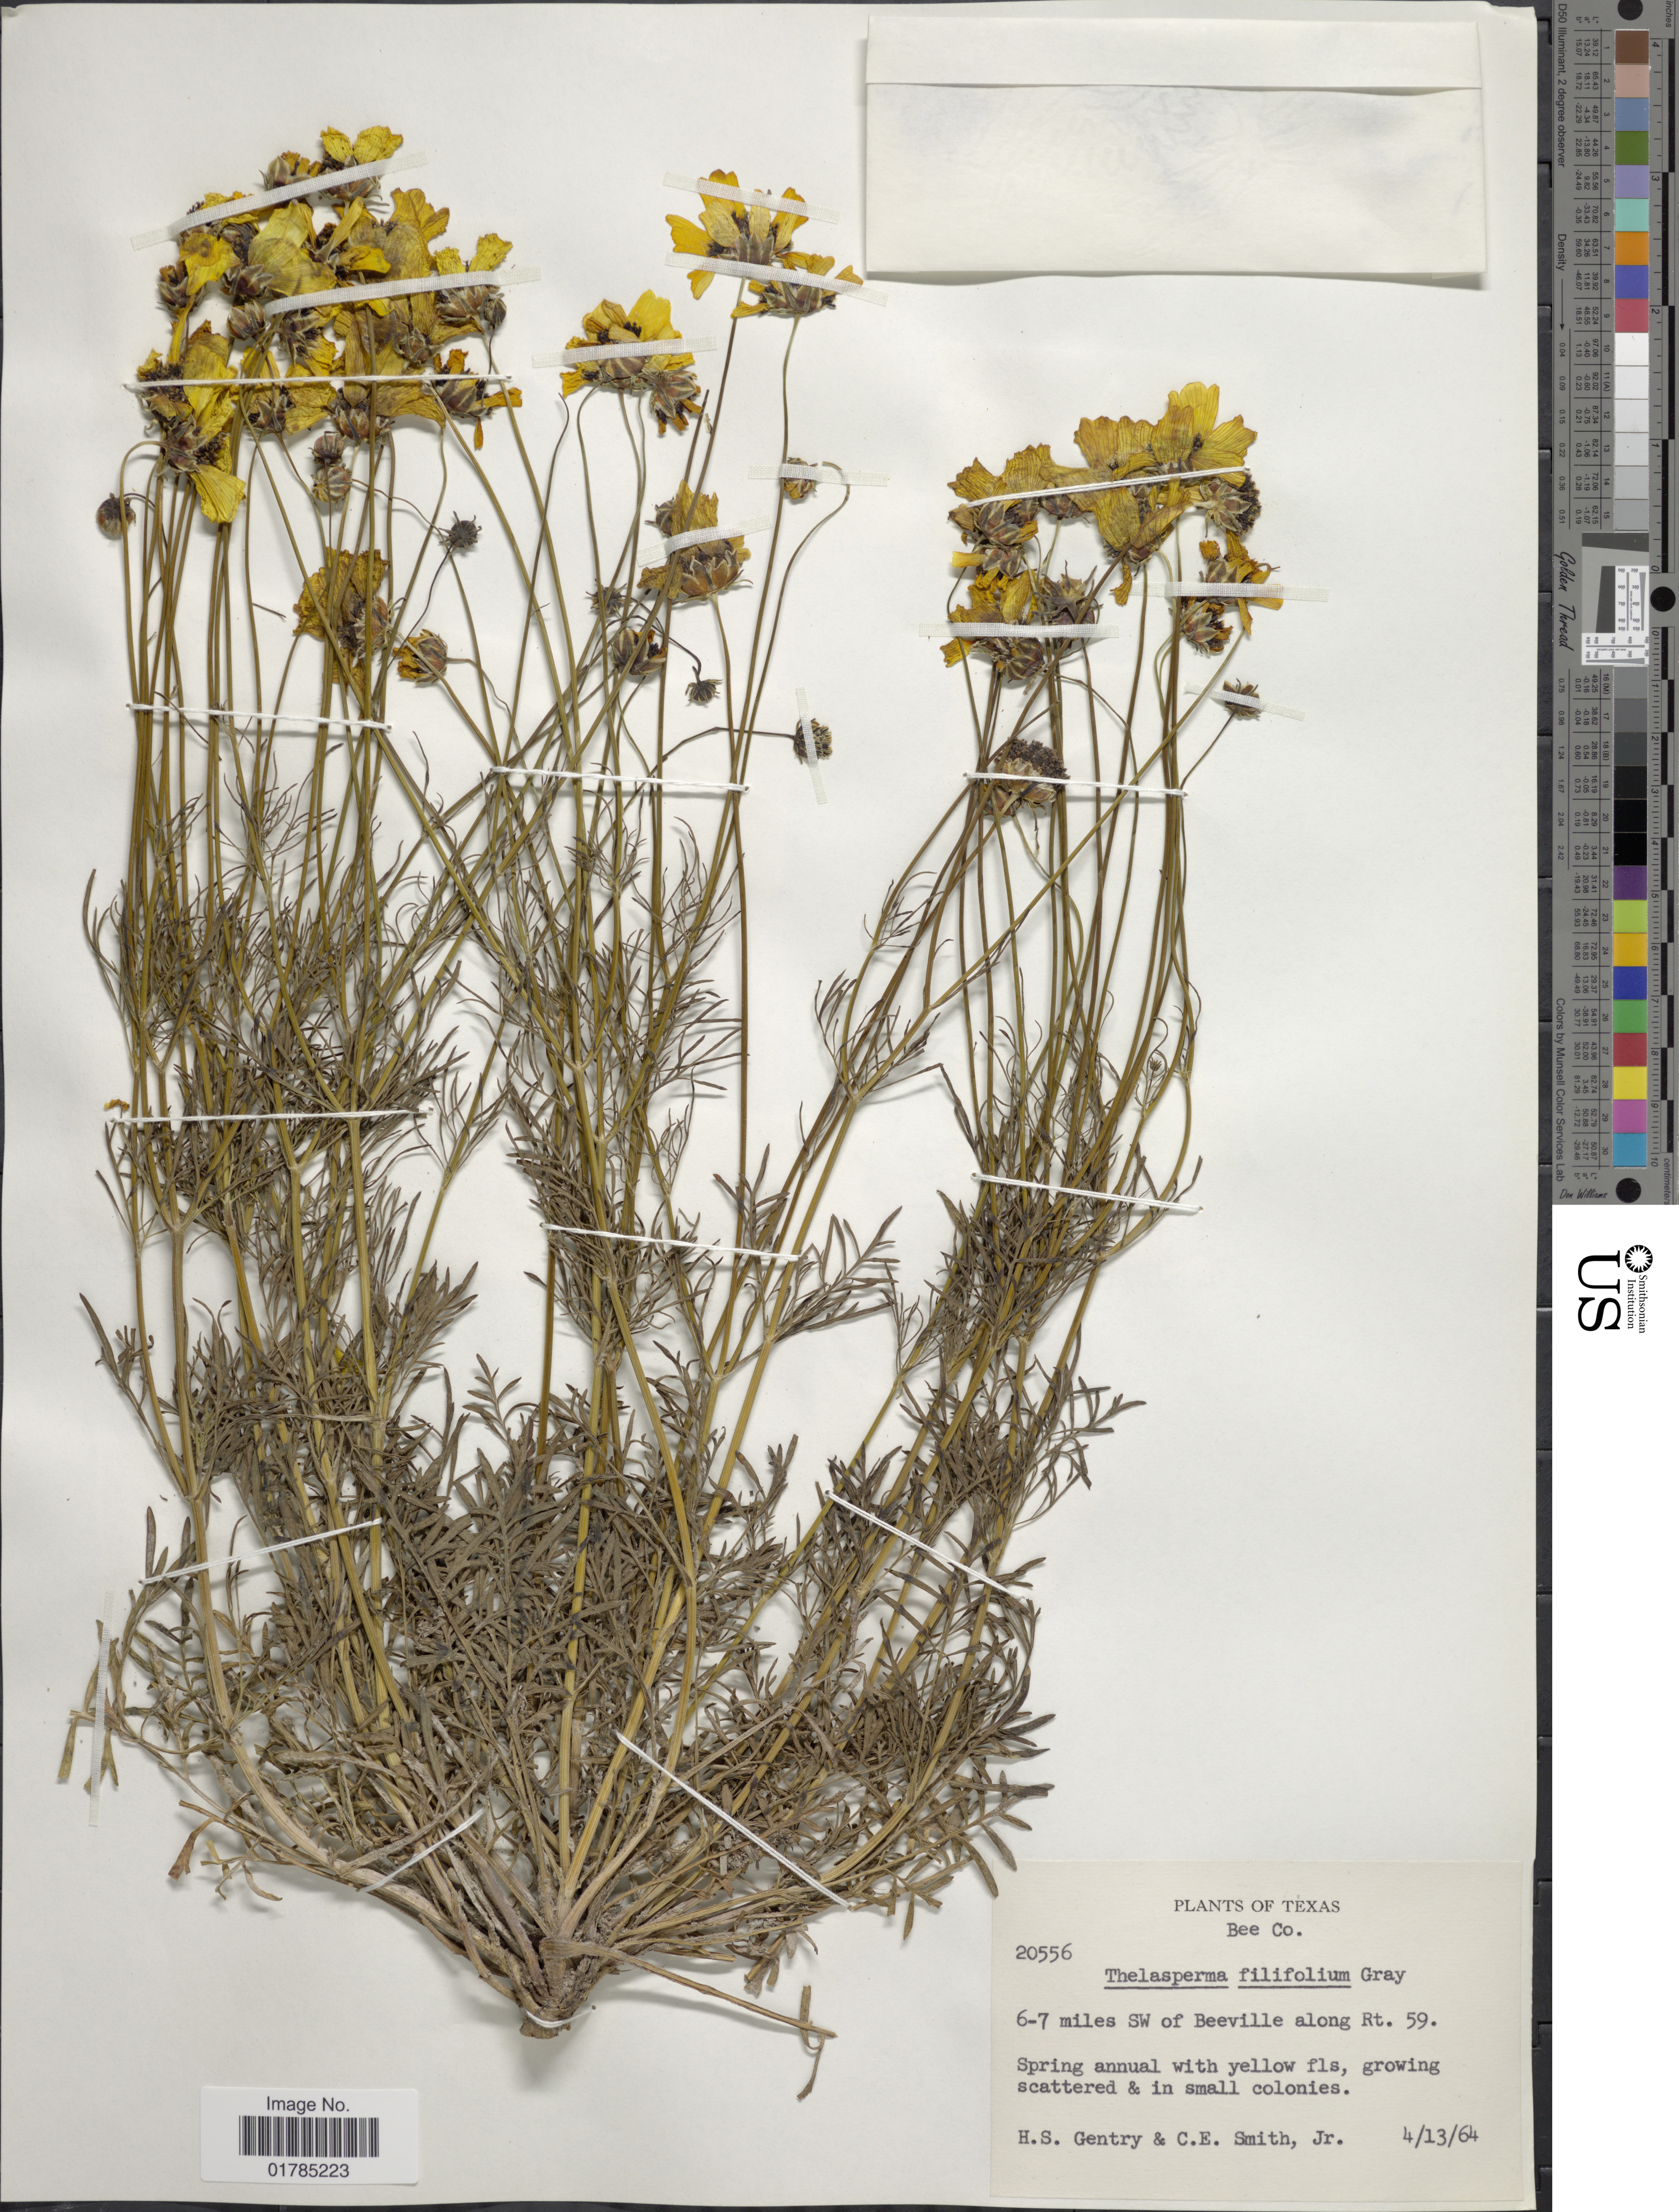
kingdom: Plantae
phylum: Tracheophyta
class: Magnoliopsida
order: Asterales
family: Asteraceae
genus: Thelesperma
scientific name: Thelesperma filifolium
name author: (Hook.) A. Gray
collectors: H. S. Gentry & C. E. Smith Jr.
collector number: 20556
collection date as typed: Transcribed d/m/y: 13/4/64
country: United States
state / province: Texas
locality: Bee Co. 6-7 miles Sw of Beevill along Rt 59